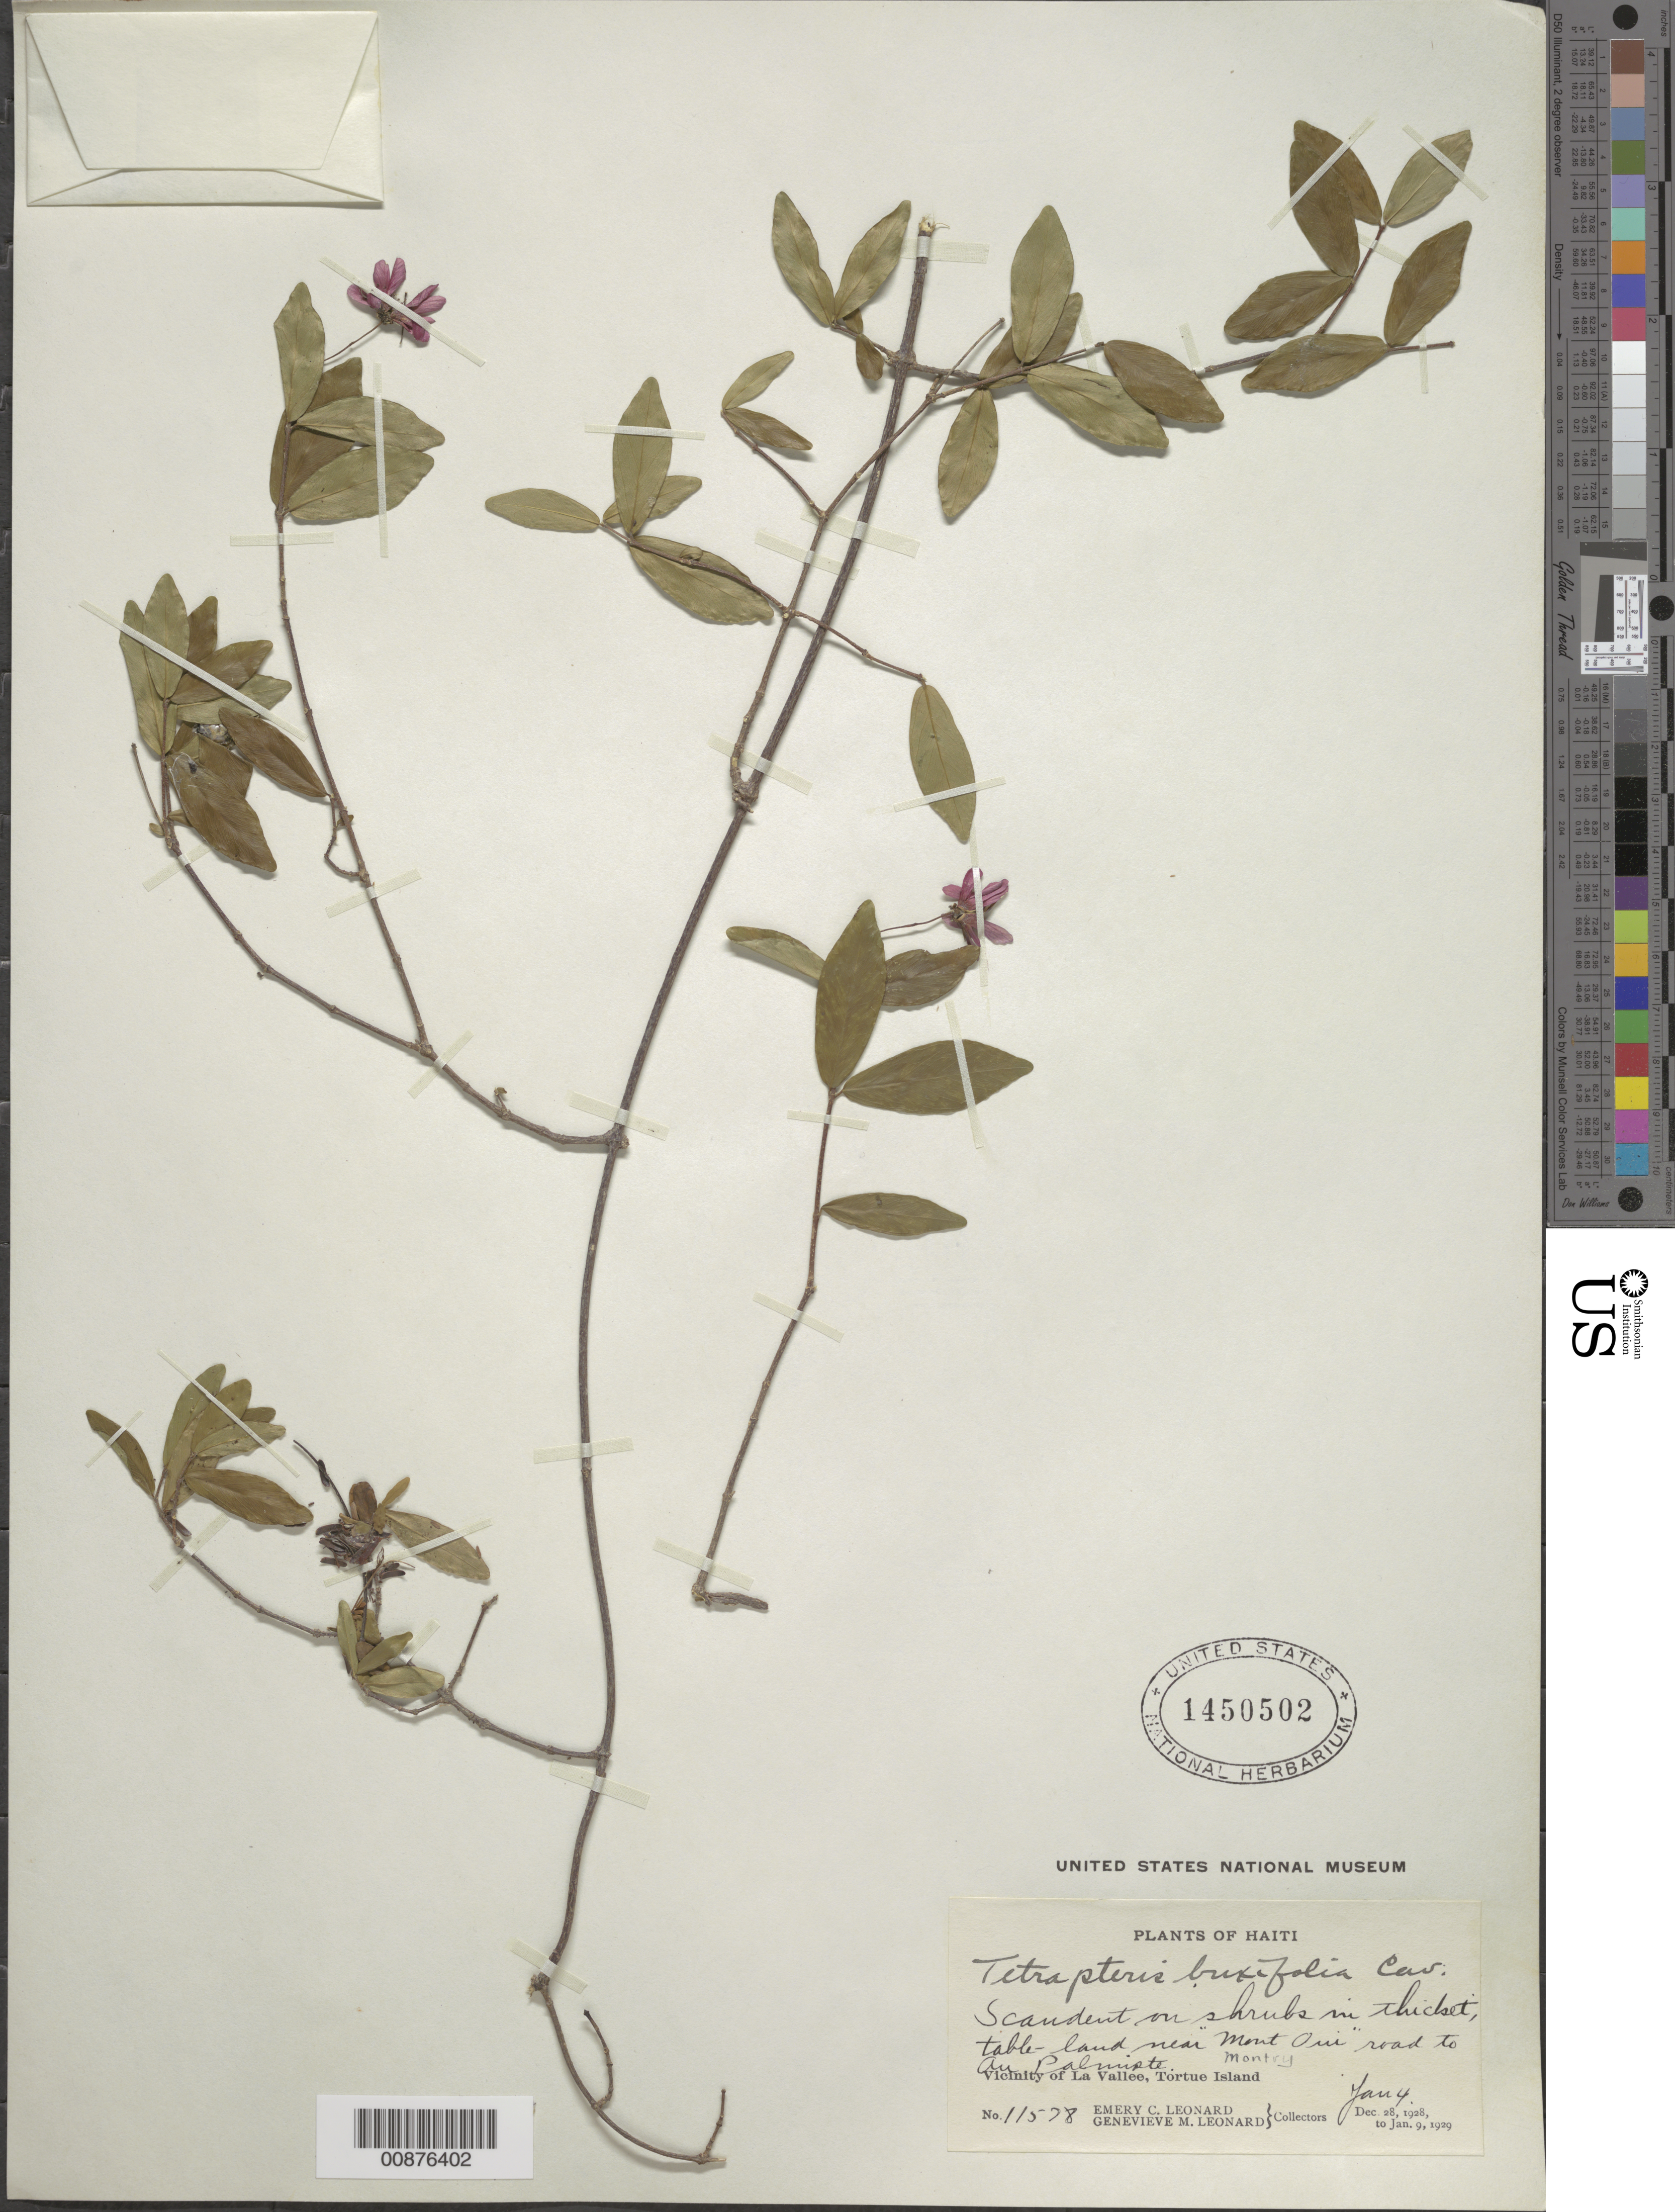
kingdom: Plantae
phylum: Tracheophyta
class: Magnoliopsida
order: Malpighiales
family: Malpighiaceae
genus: Tetrapterys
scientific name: Tetrapterys buxifolia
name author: Cav.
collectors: E. C. Leonard & G. M. Leonard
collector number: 11578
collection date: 1929-01-04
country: Haiti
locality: Near "Mont Oui" road to Montry. On Palmiste. Vicinity of La Vallée, Tortue Island.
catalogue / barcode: US 1450502